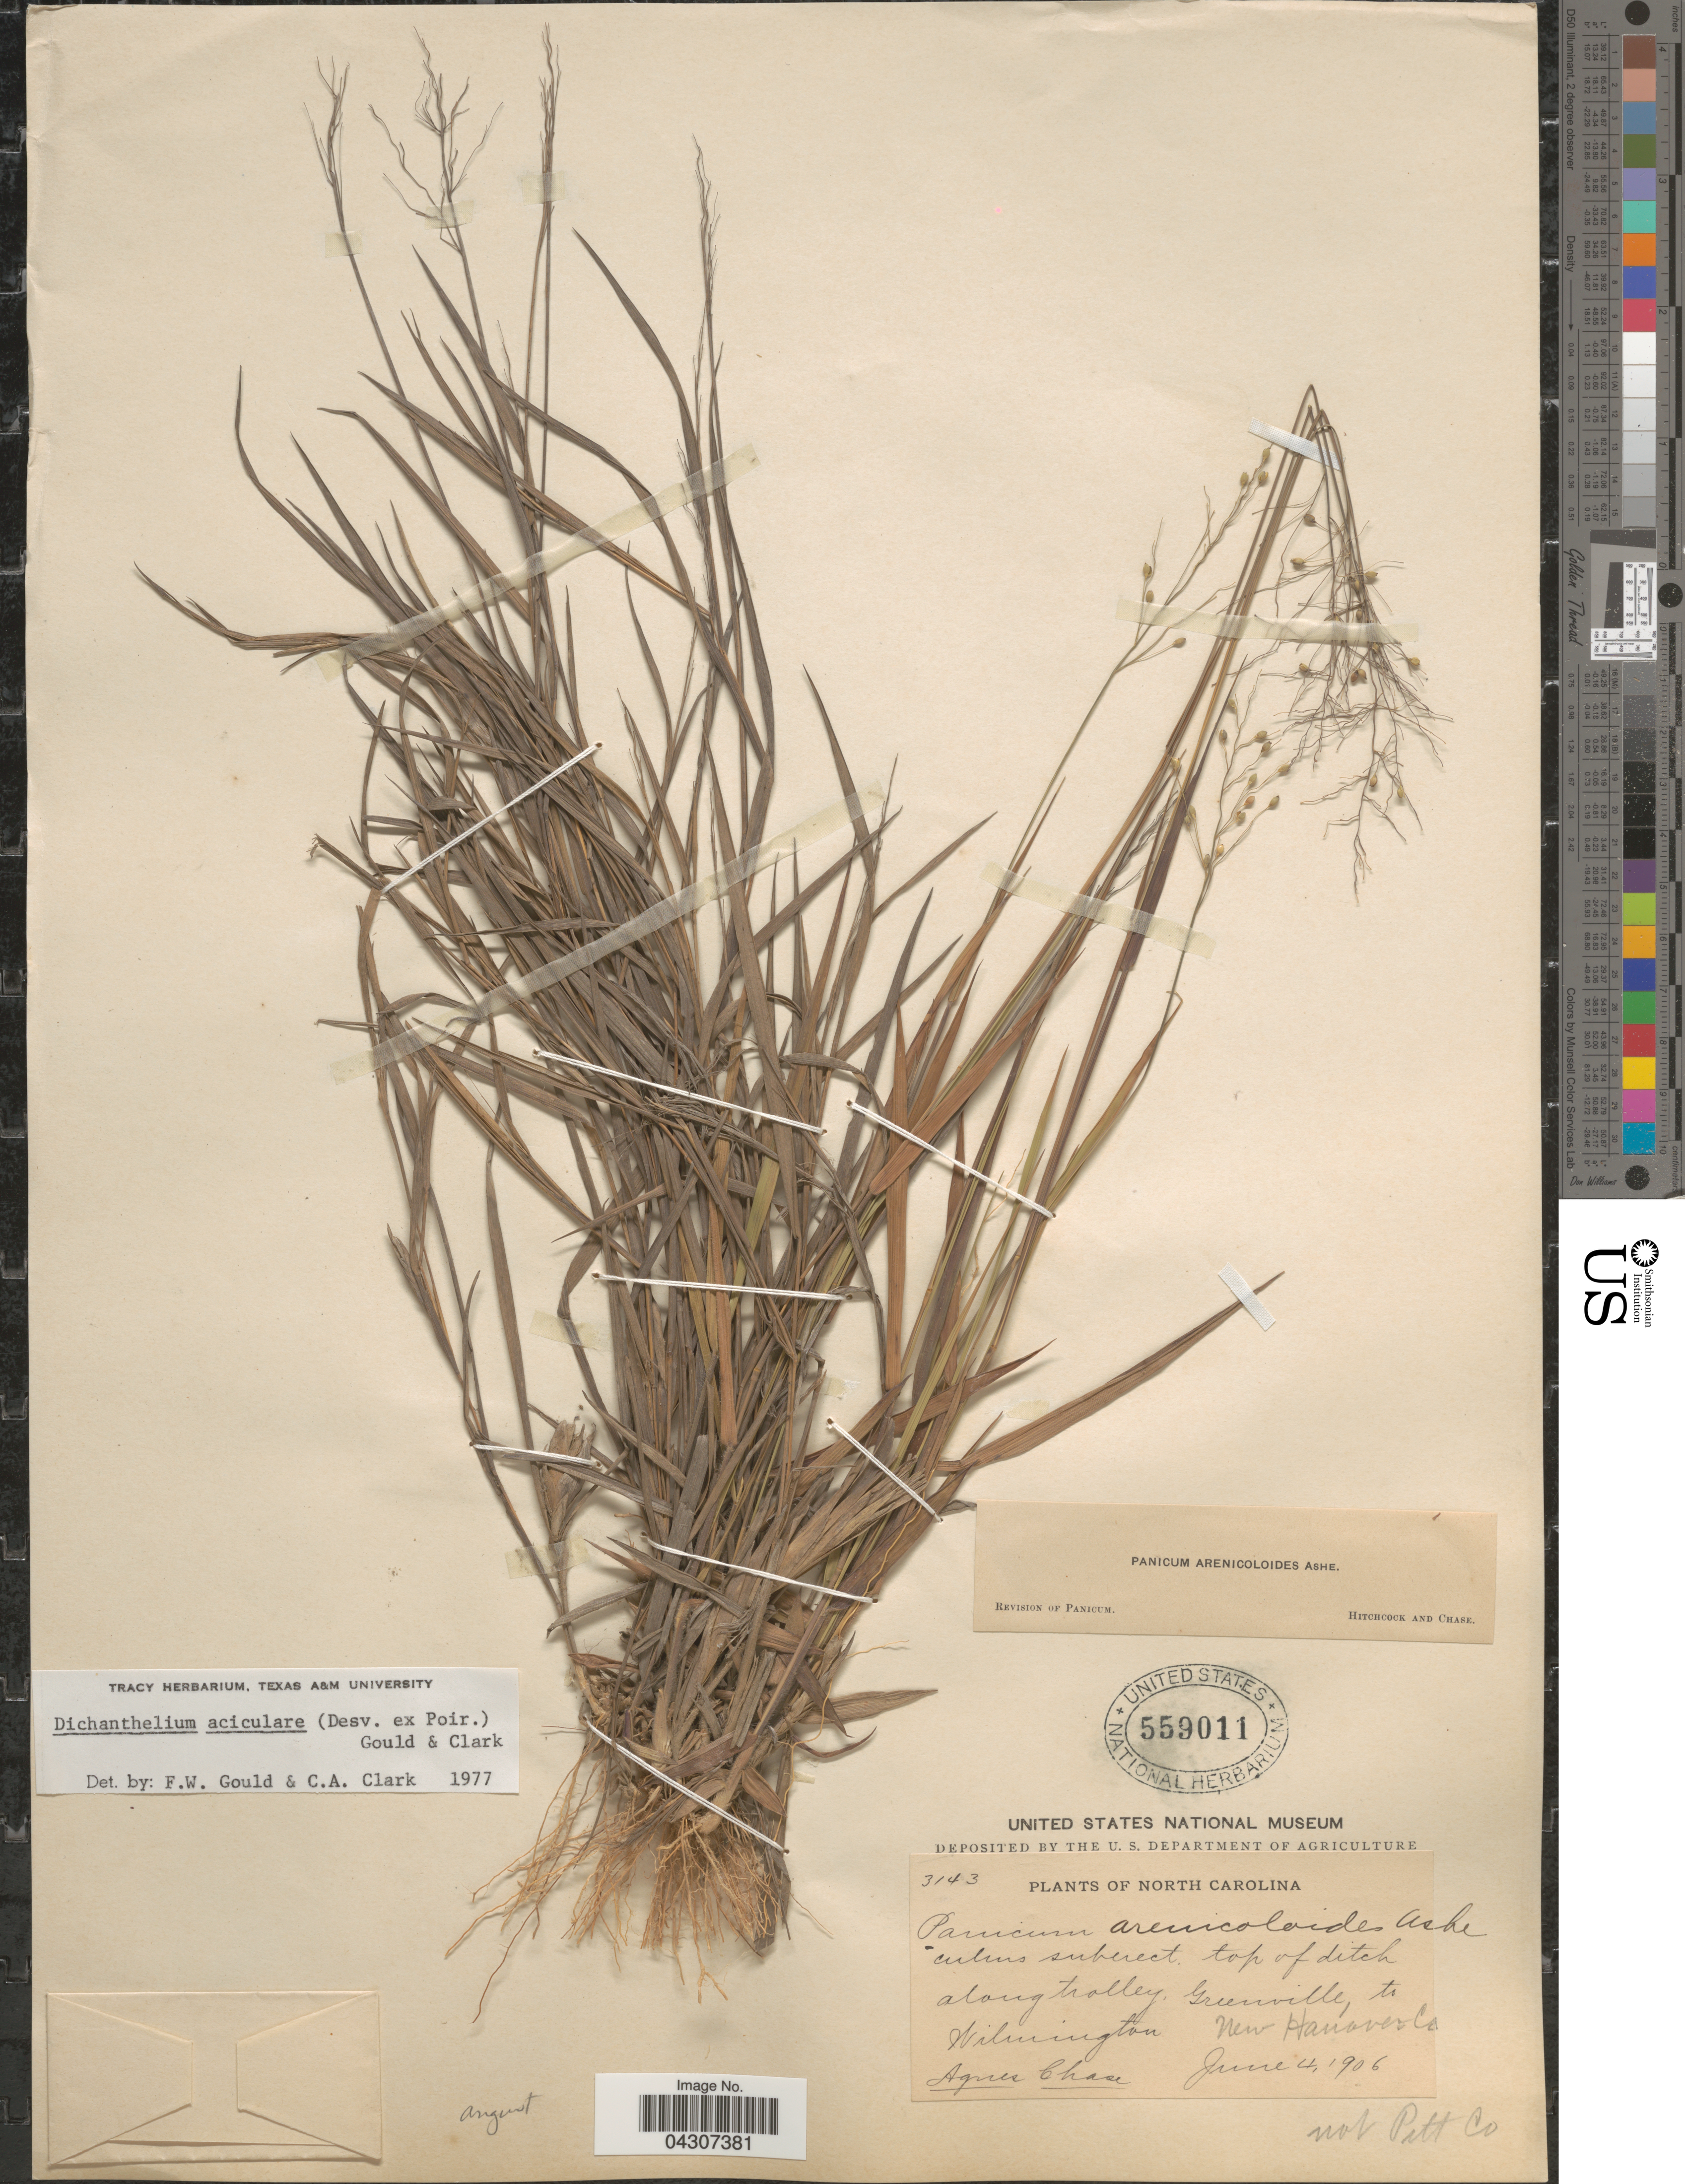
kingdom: Plantae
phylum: Tracheophyta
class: Liliopsida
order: Poales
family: Poaceae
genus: Dichanthelium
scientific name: Dichanthelium aciculare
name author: (Desv. ex Poir.) Gould & C.A. Clark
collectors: A. Chase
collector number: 3143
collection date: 1906-06-04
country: United States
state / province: North Carolina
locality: Along trolley, Greenville, to Wilmington. New Hanover Co. Not Pitt Co.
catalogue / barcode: US 559011